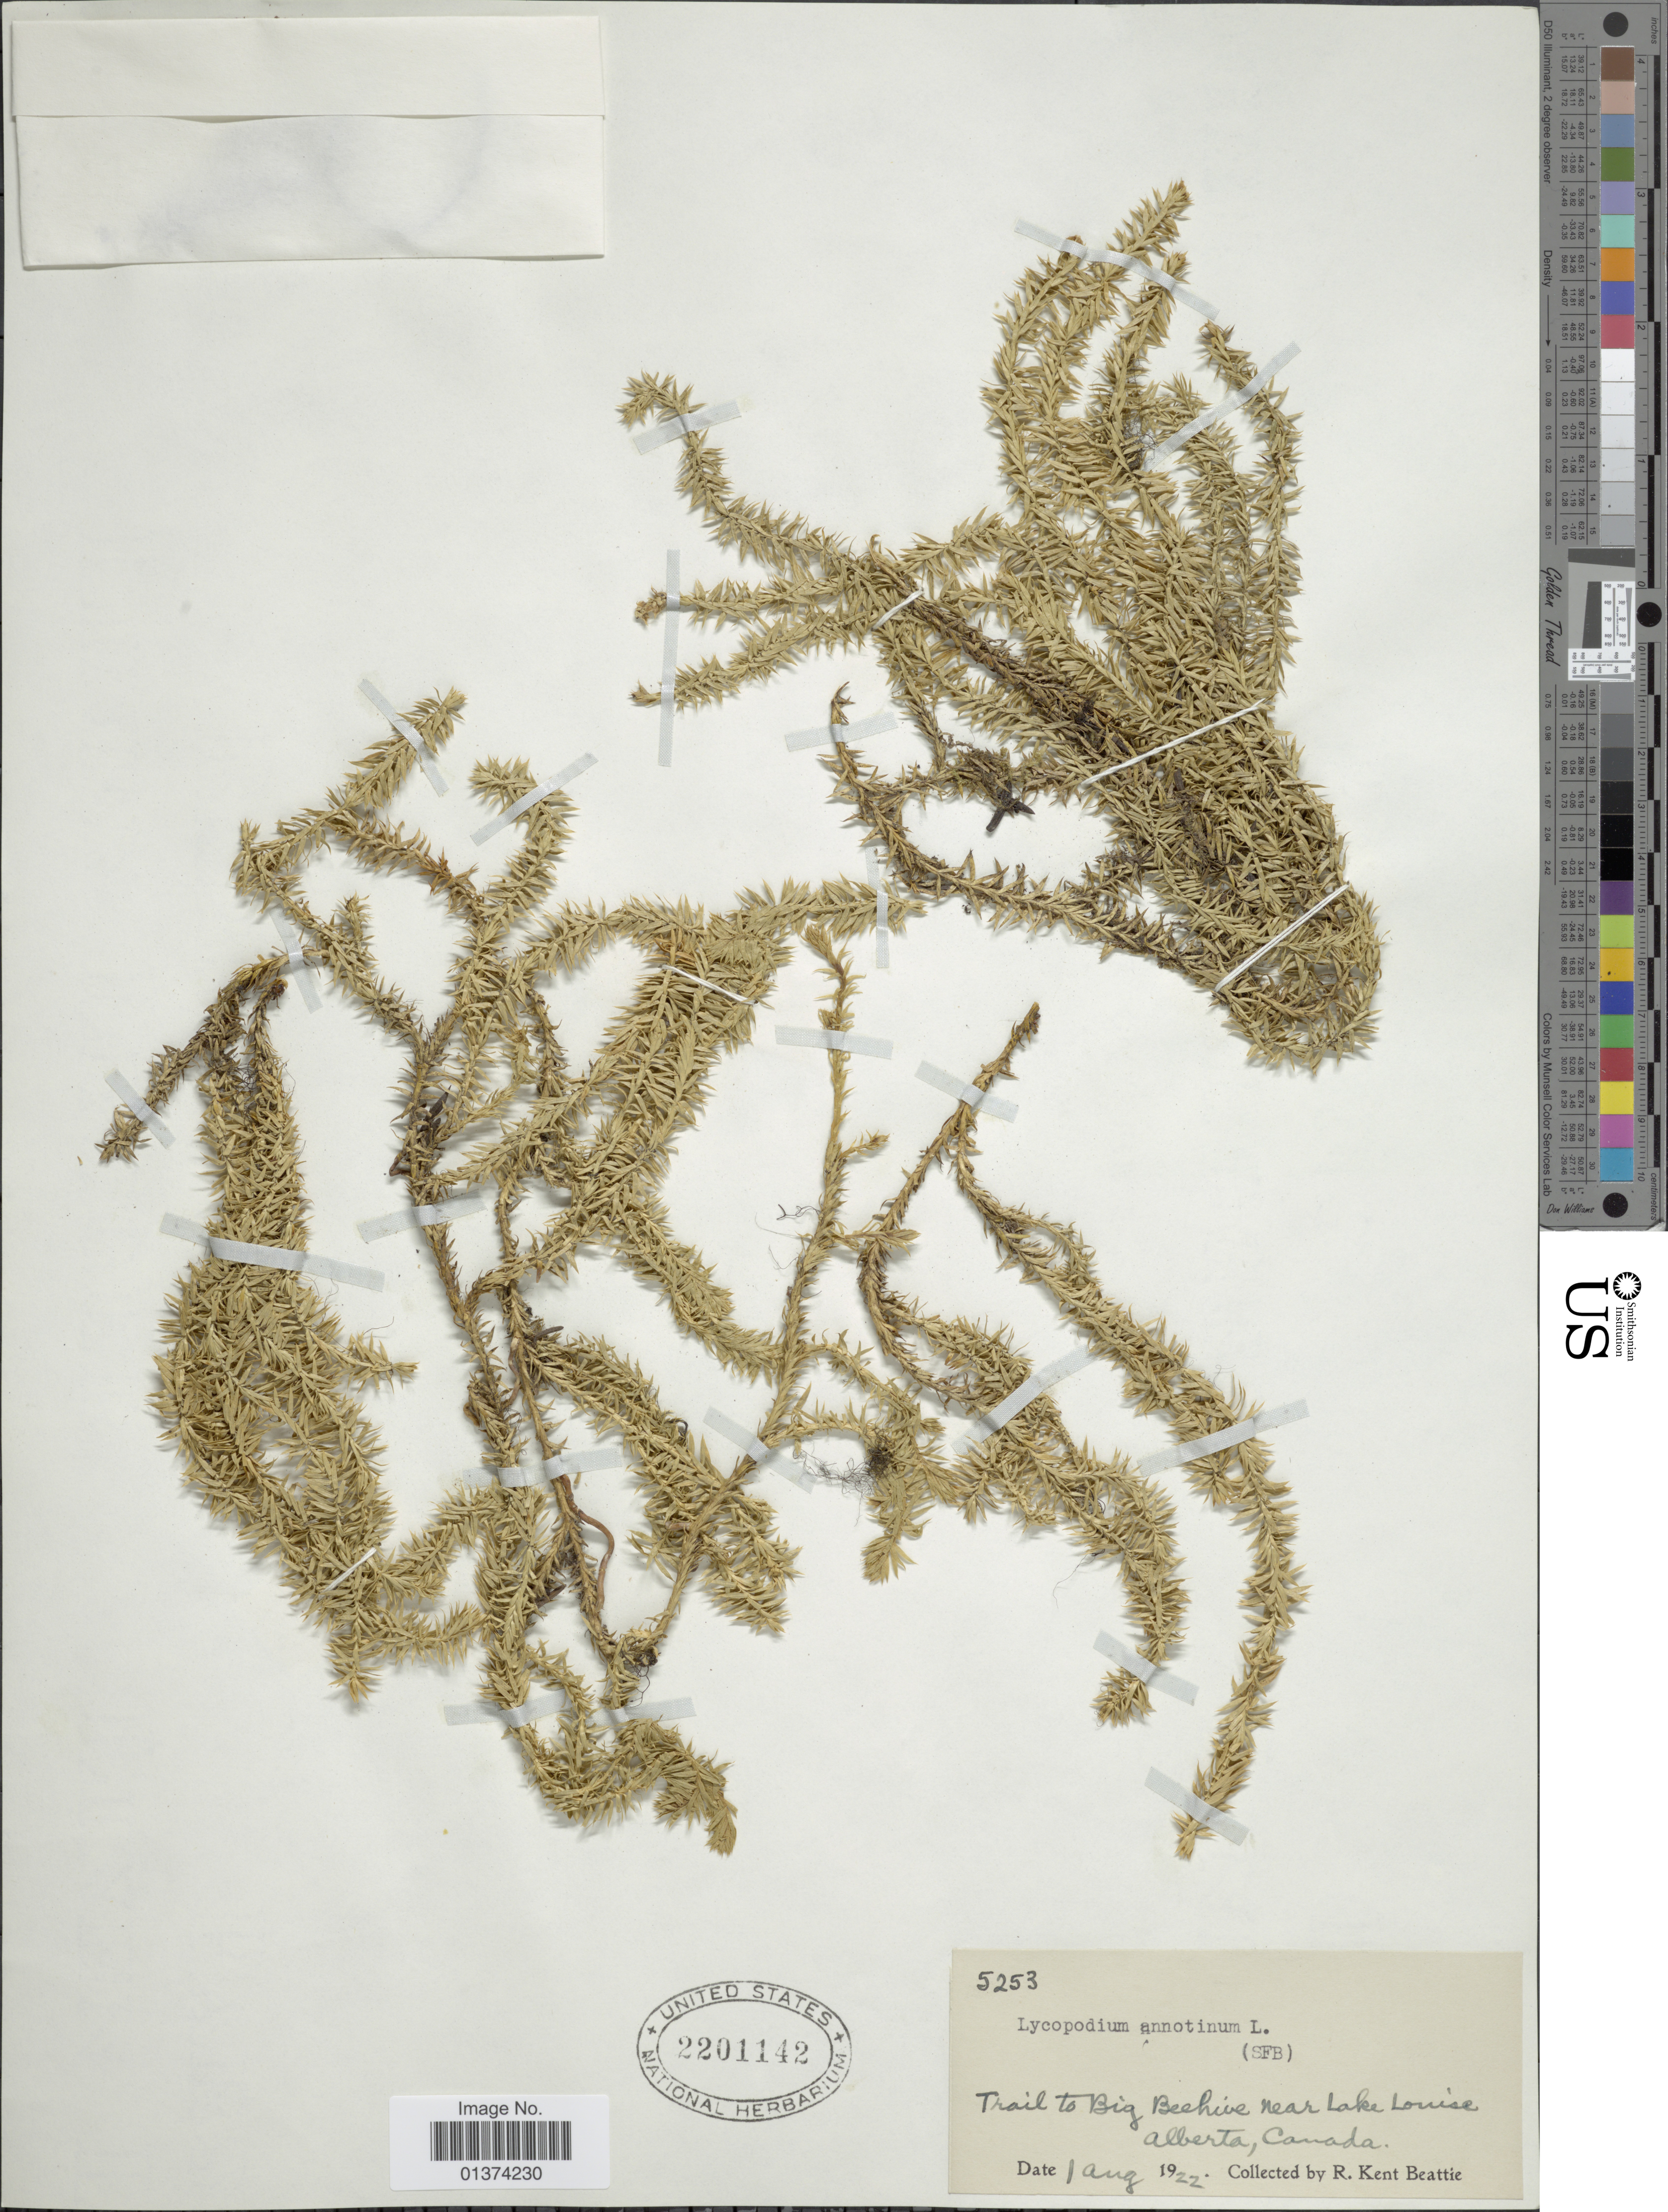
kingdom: Plantae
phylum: Tracheophyta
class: Lycopodiopsida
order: Lycopodiales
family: Lycopodiaceae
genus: Spinulum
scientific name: Spinulum annotinum subsp. annotinum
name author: (L.) A. Haines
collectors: R. K. Beattie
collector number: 5253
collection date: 1922-08-01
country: Canada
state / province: Alberta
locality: Trail to Big Beehive near Lake Louise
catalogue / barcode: US 2201142